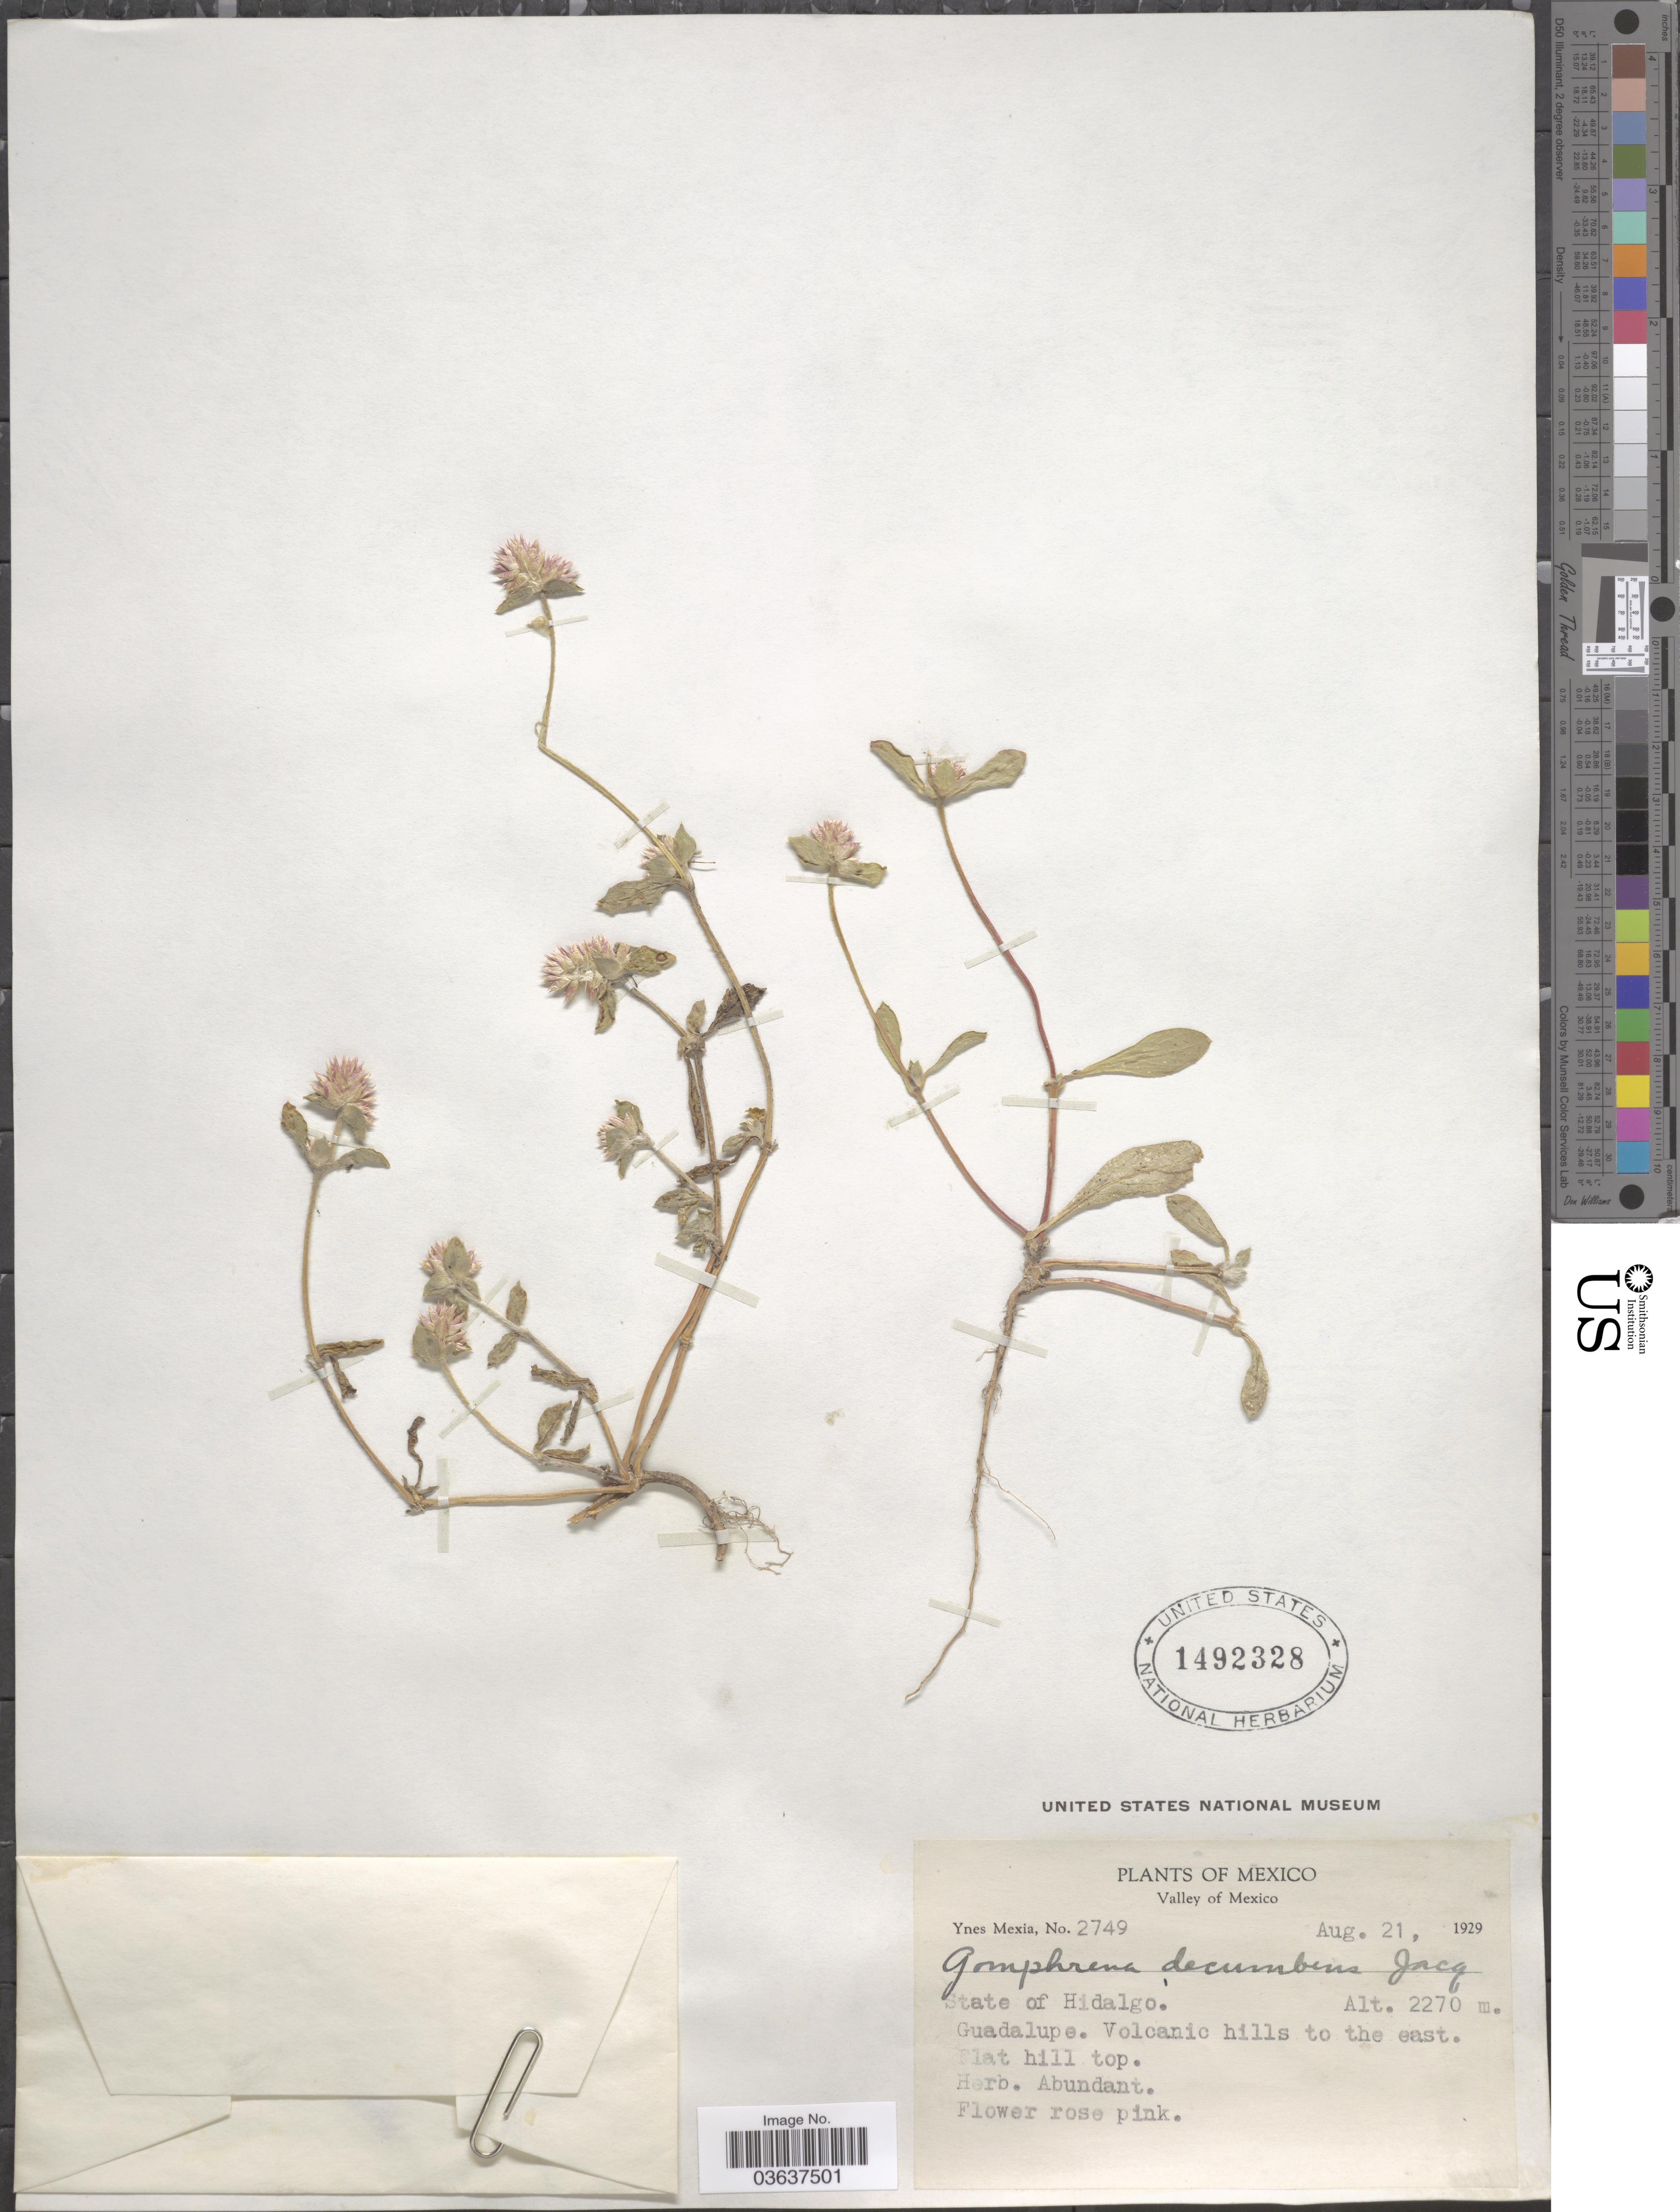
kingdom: Plantae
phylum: Tracheophyta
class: Magnoliopsida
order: Caryophyllales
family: Amaranthaceae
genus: Gomphrena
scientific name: Gomphrena decumbens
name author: Jacq.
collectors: Y. Mexia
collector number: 2749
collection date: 1929-08-21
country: Mexico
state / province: Hidalgo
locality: Valley of Mexico. Guadalupe. Volcanic hills to the east.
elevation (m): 2270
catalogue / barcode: US 1492328